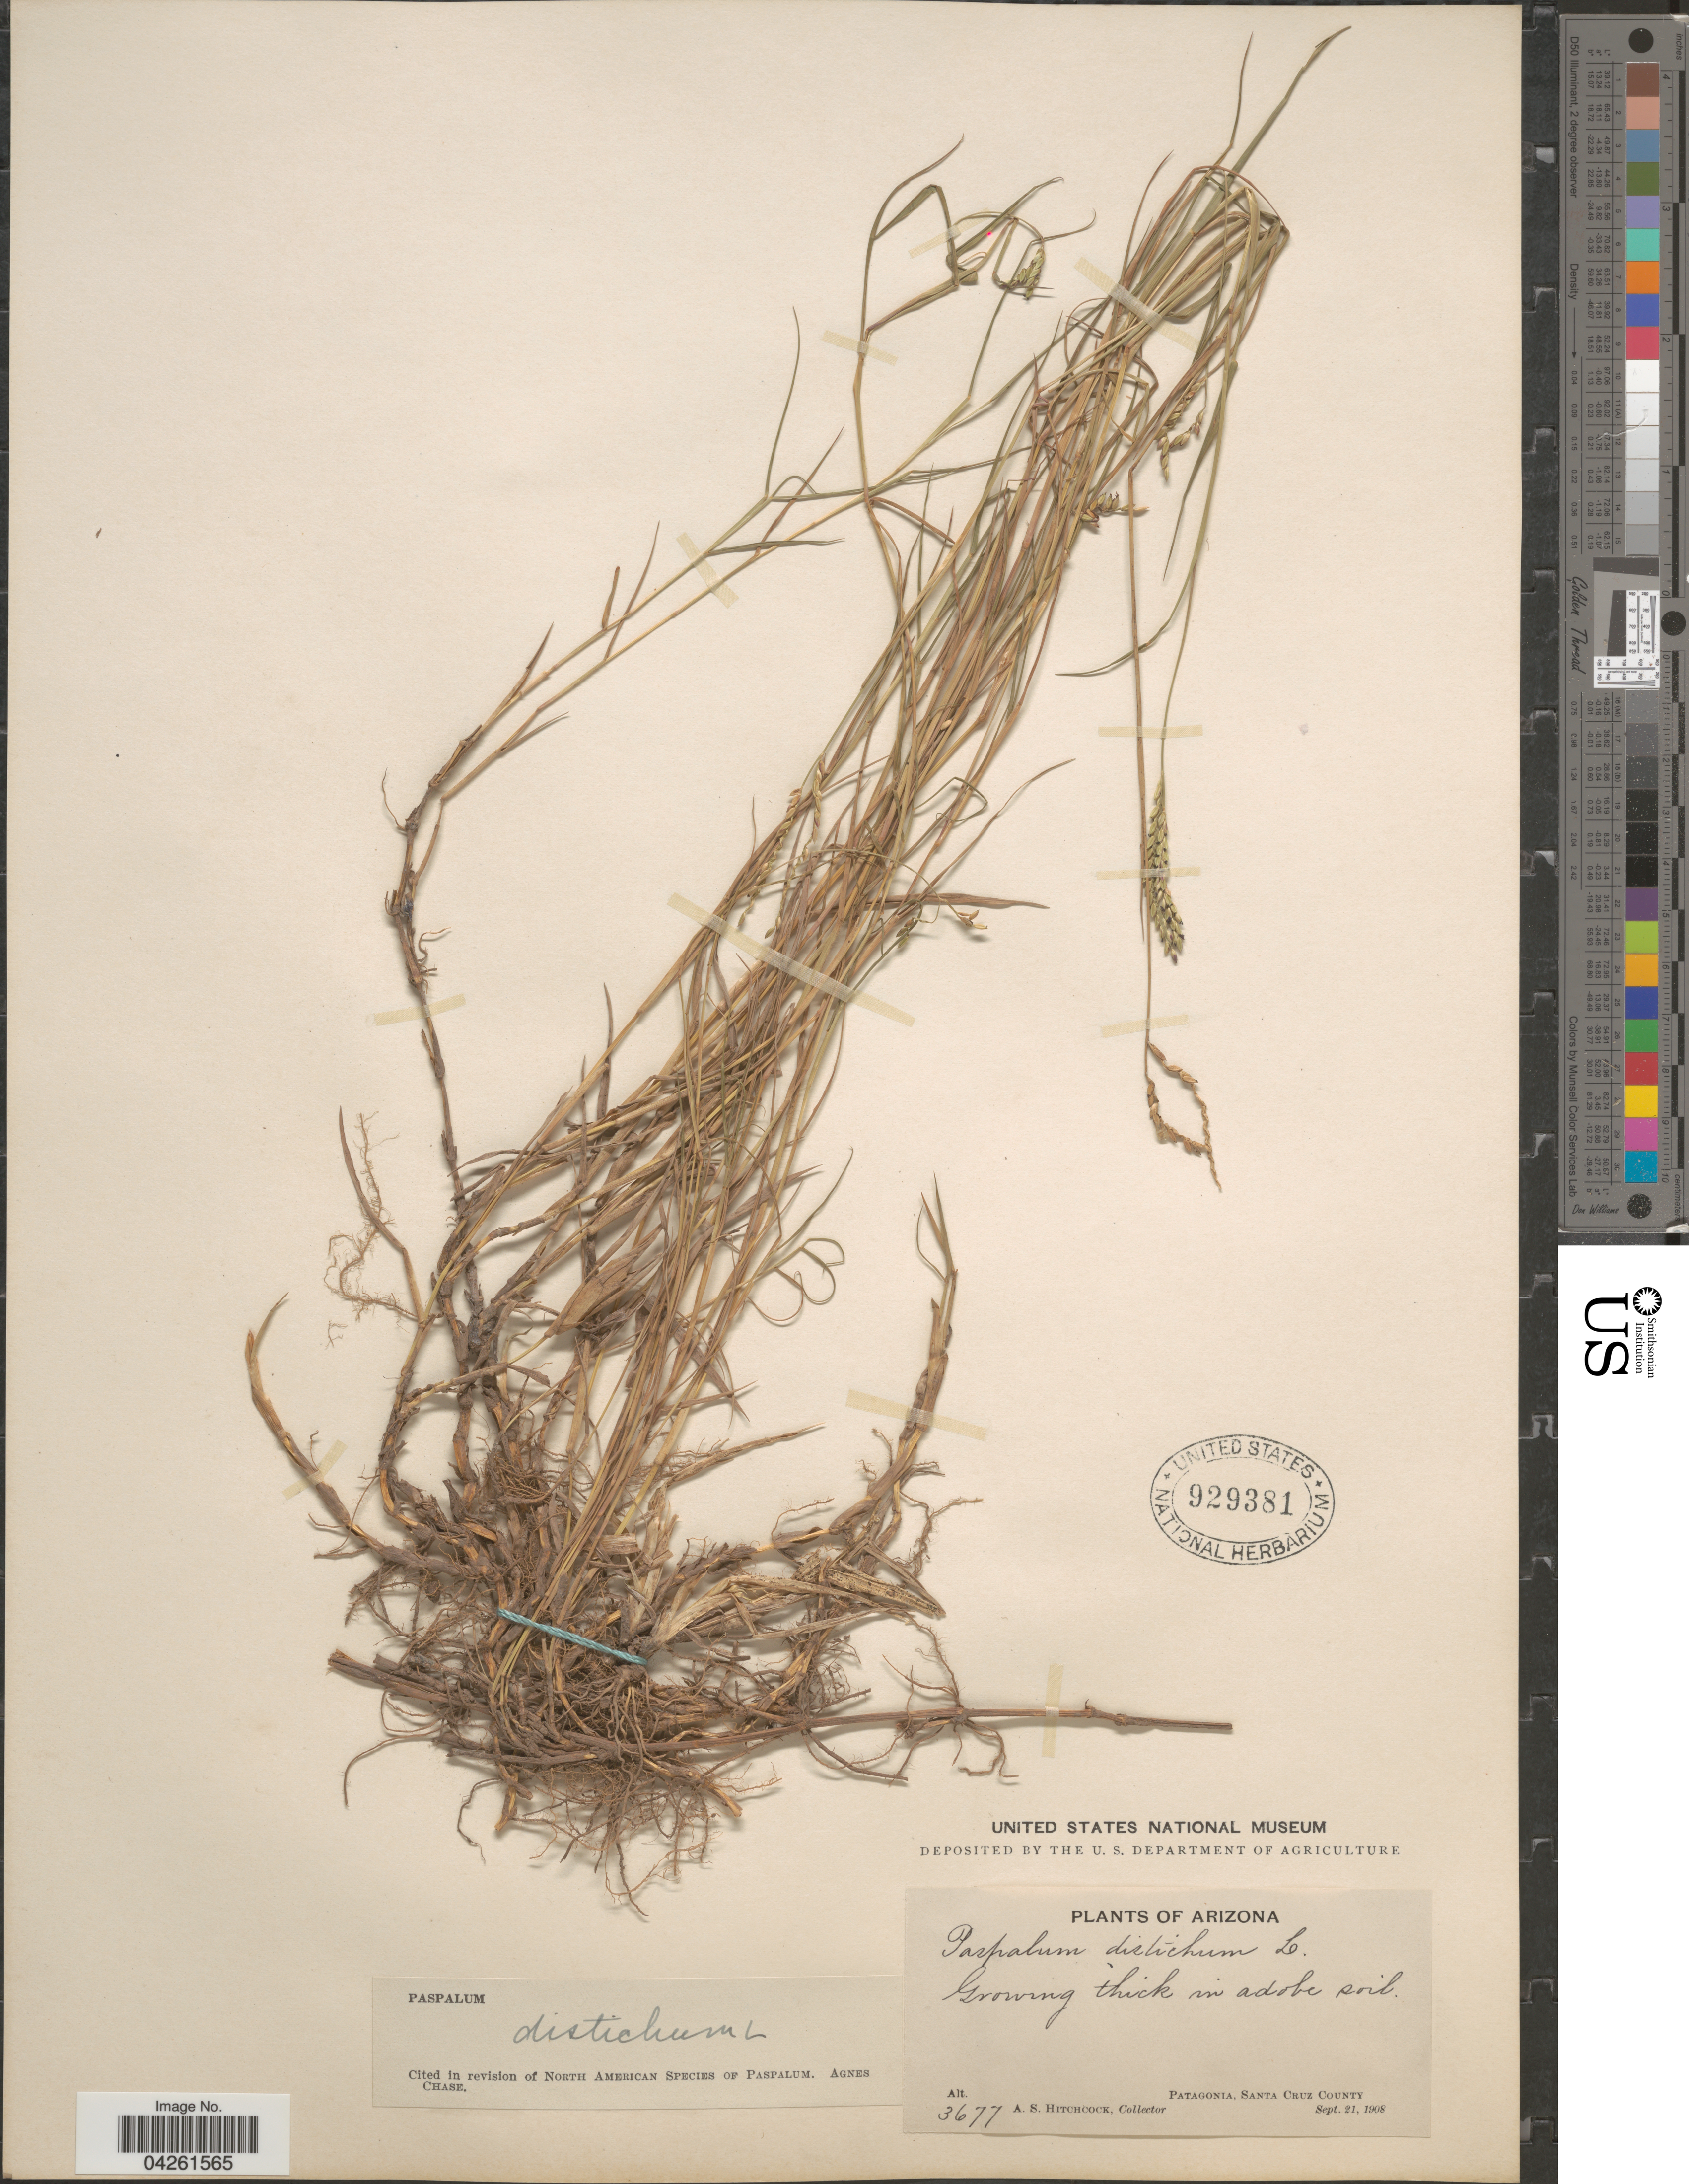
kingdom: Plantae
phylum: Tracheophyta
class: Liliopsida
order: Poales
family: Poaceae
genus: Paspalum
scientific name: Paspalum distichum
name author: L.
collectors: A. S. Hitchcock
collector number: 3677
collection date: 1908-09-21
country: United States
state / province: Arizona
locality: Patagonia, Santa Cruz County.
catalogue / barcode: US 929381